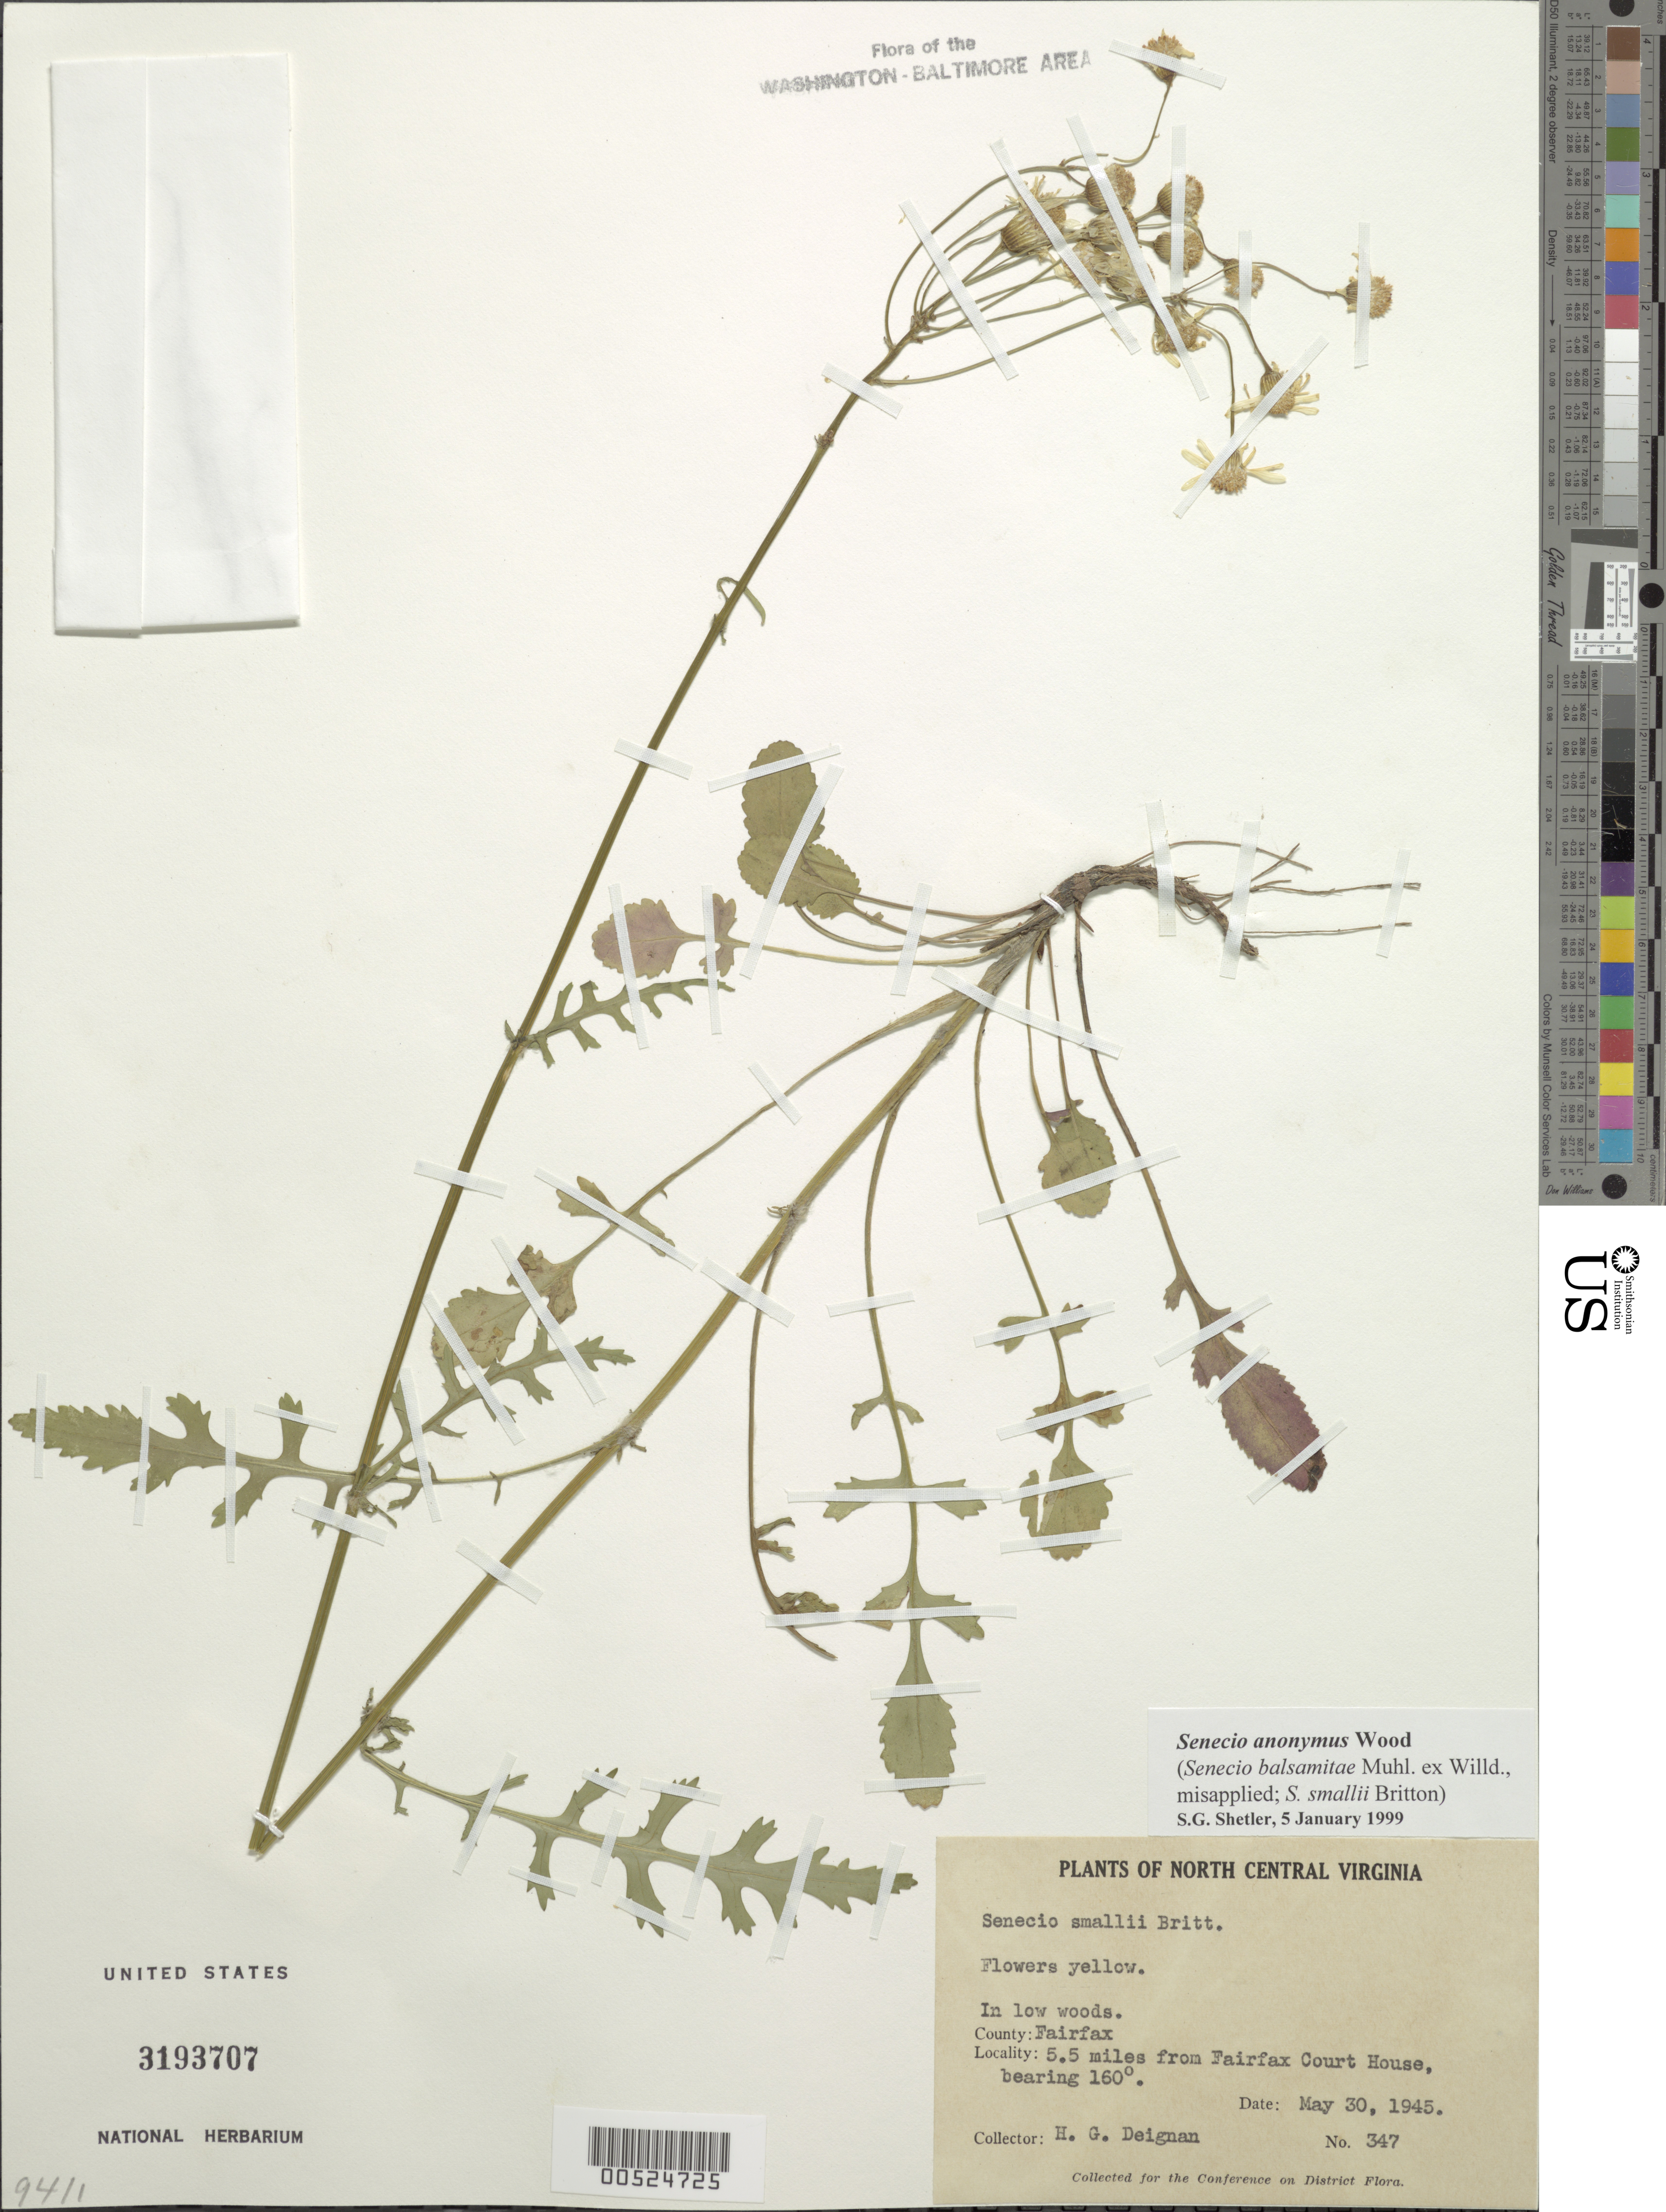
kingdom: Plantae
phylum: Tracheophyta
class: Magnoliopsida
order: Asterales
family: Asteraceae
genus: Packera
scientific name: Packera anonyma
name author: (Alph. Wood) W.A. Weber & Á. Löve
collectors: H. Deignan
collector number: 347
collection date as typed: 30 May 1945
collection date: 1945-05-30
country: United States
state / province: Virginia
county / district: Fairfax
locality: Fairfax Courthouse, 5.5 mi. from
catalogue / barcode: US 3193707